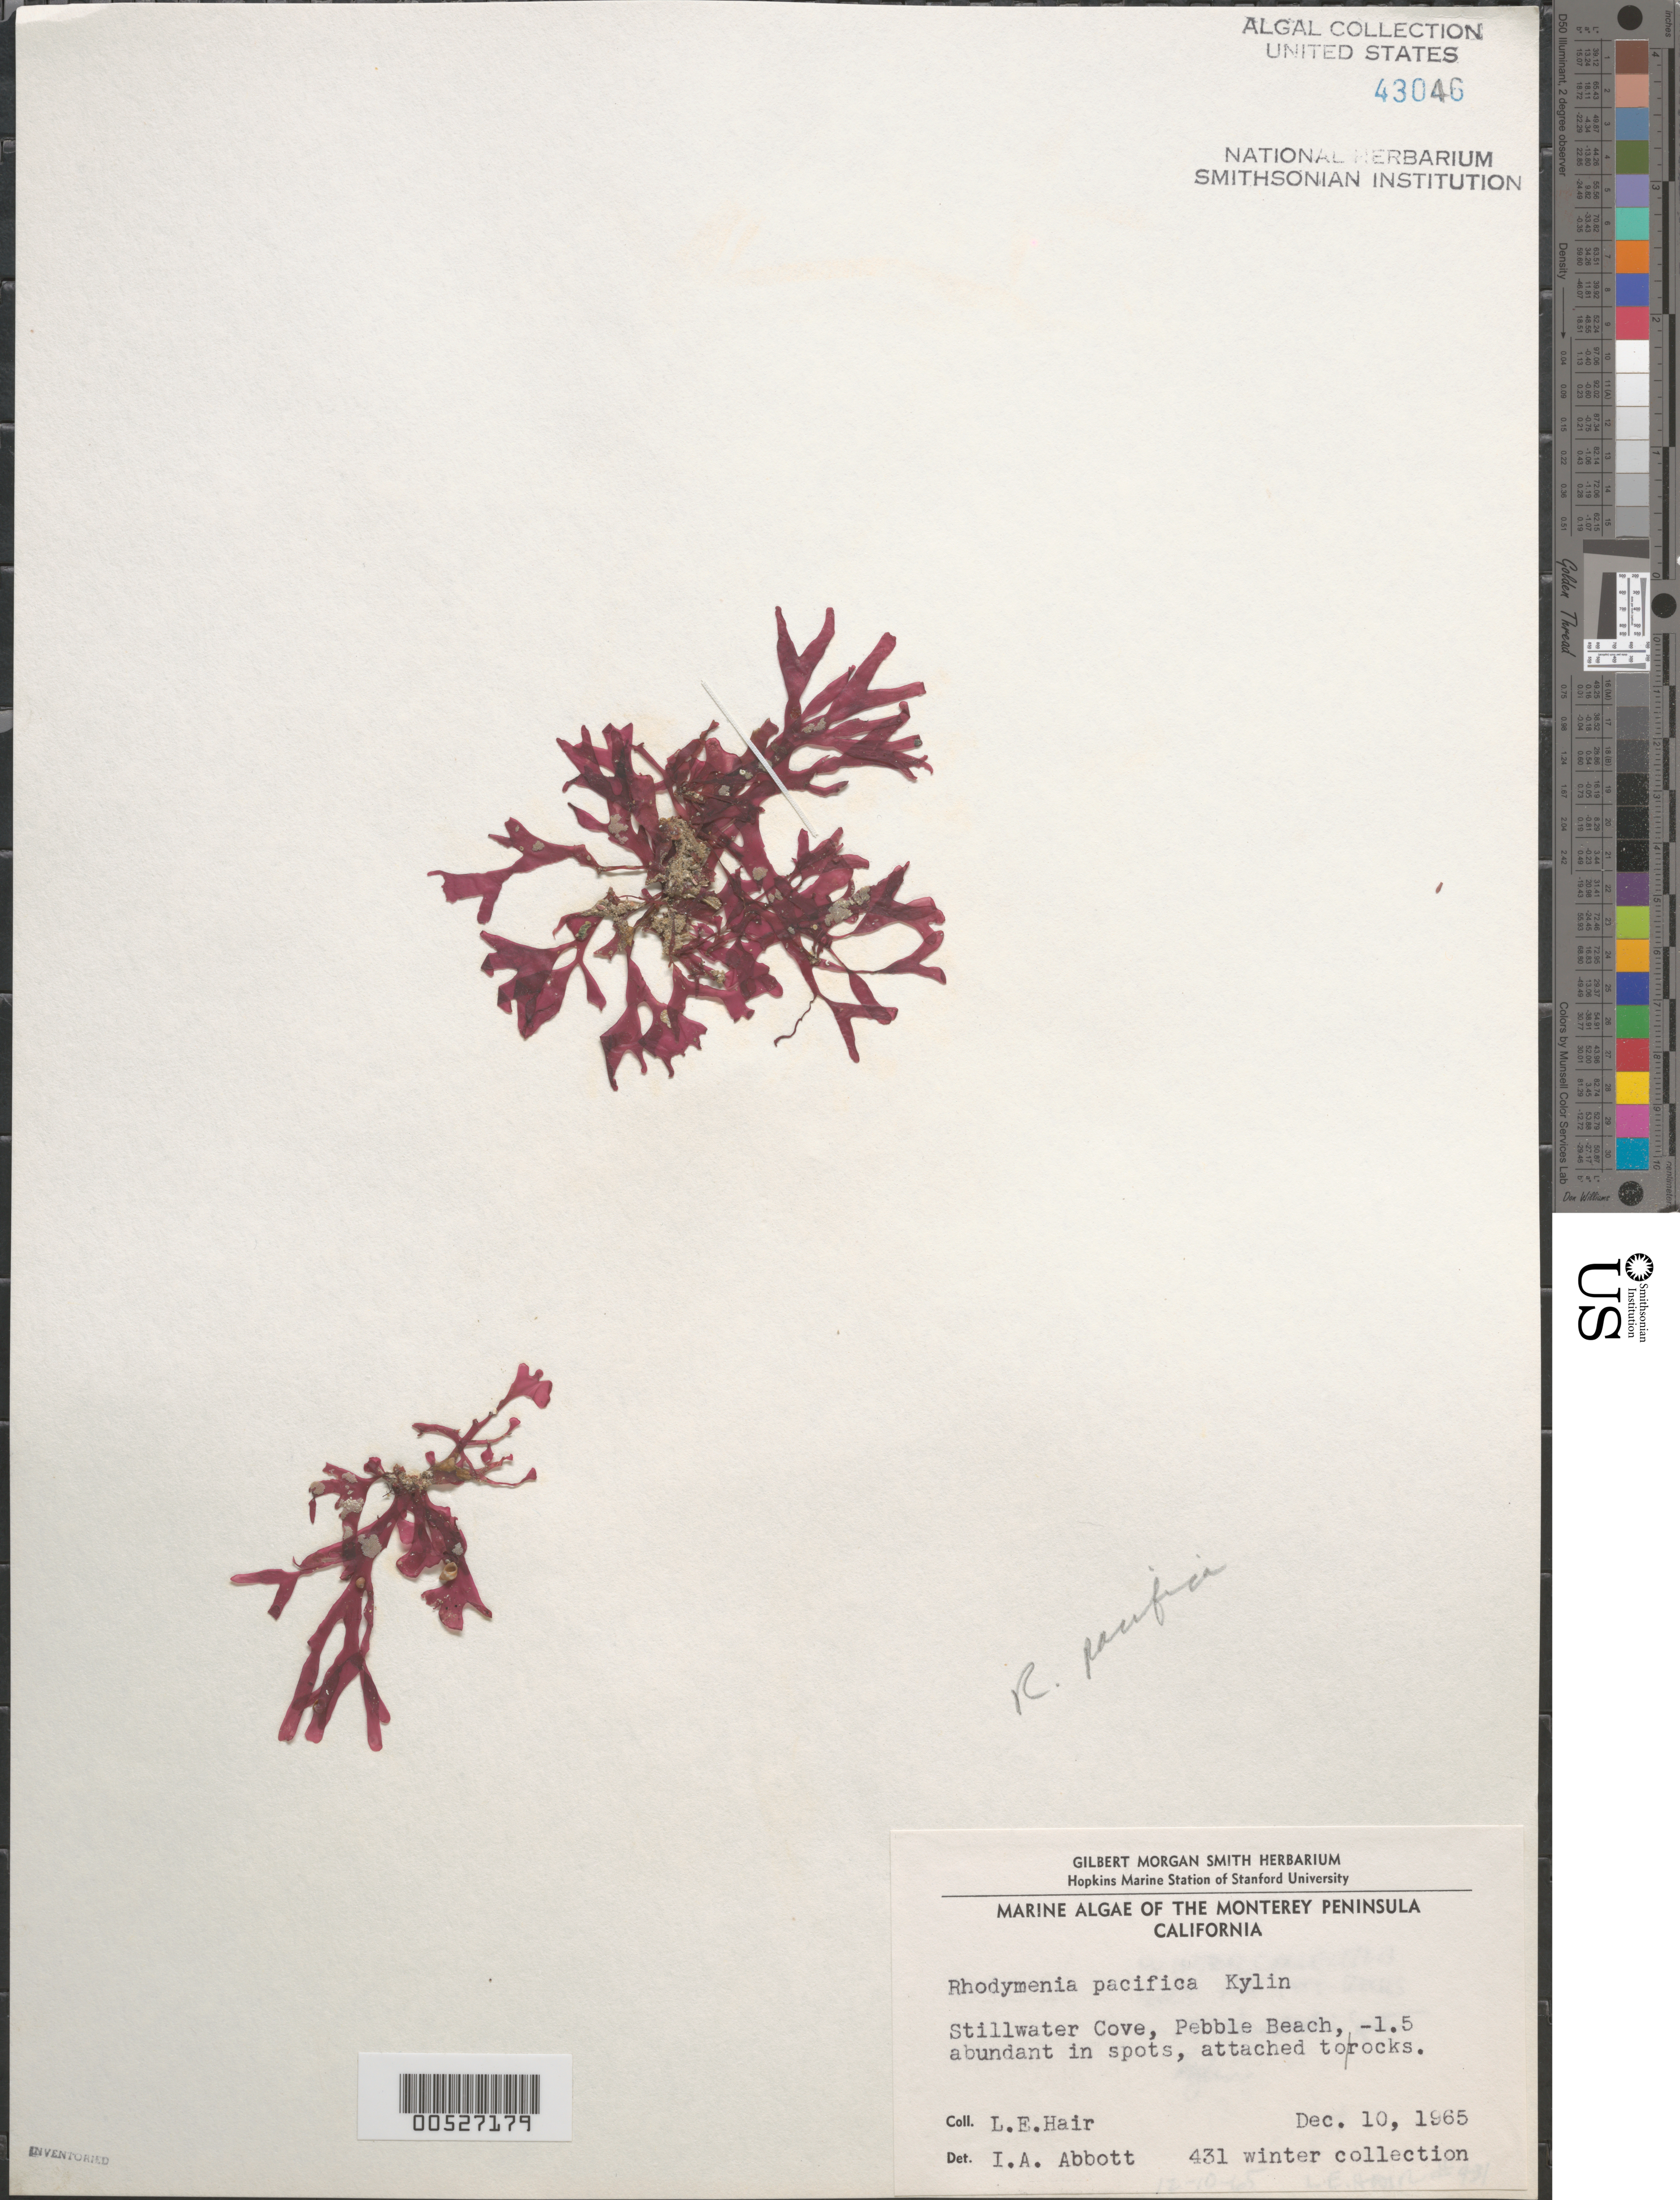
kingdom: Plantae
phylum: Rhodophyta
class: Florideophyceae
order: Rhodymeniales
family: Rhodymeniaceae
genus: Rhodymenia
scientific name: Rhodymenia pacifica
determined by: Abbott, Isabella A.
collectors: L. Hair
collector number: Leh 431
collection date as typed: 10 Dec 1965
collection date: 1965-12-10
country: United States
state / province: California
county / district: Monterey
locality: Stillwater Cove, Pebble Beach, Monterey Peninsula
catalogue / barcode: US 43046